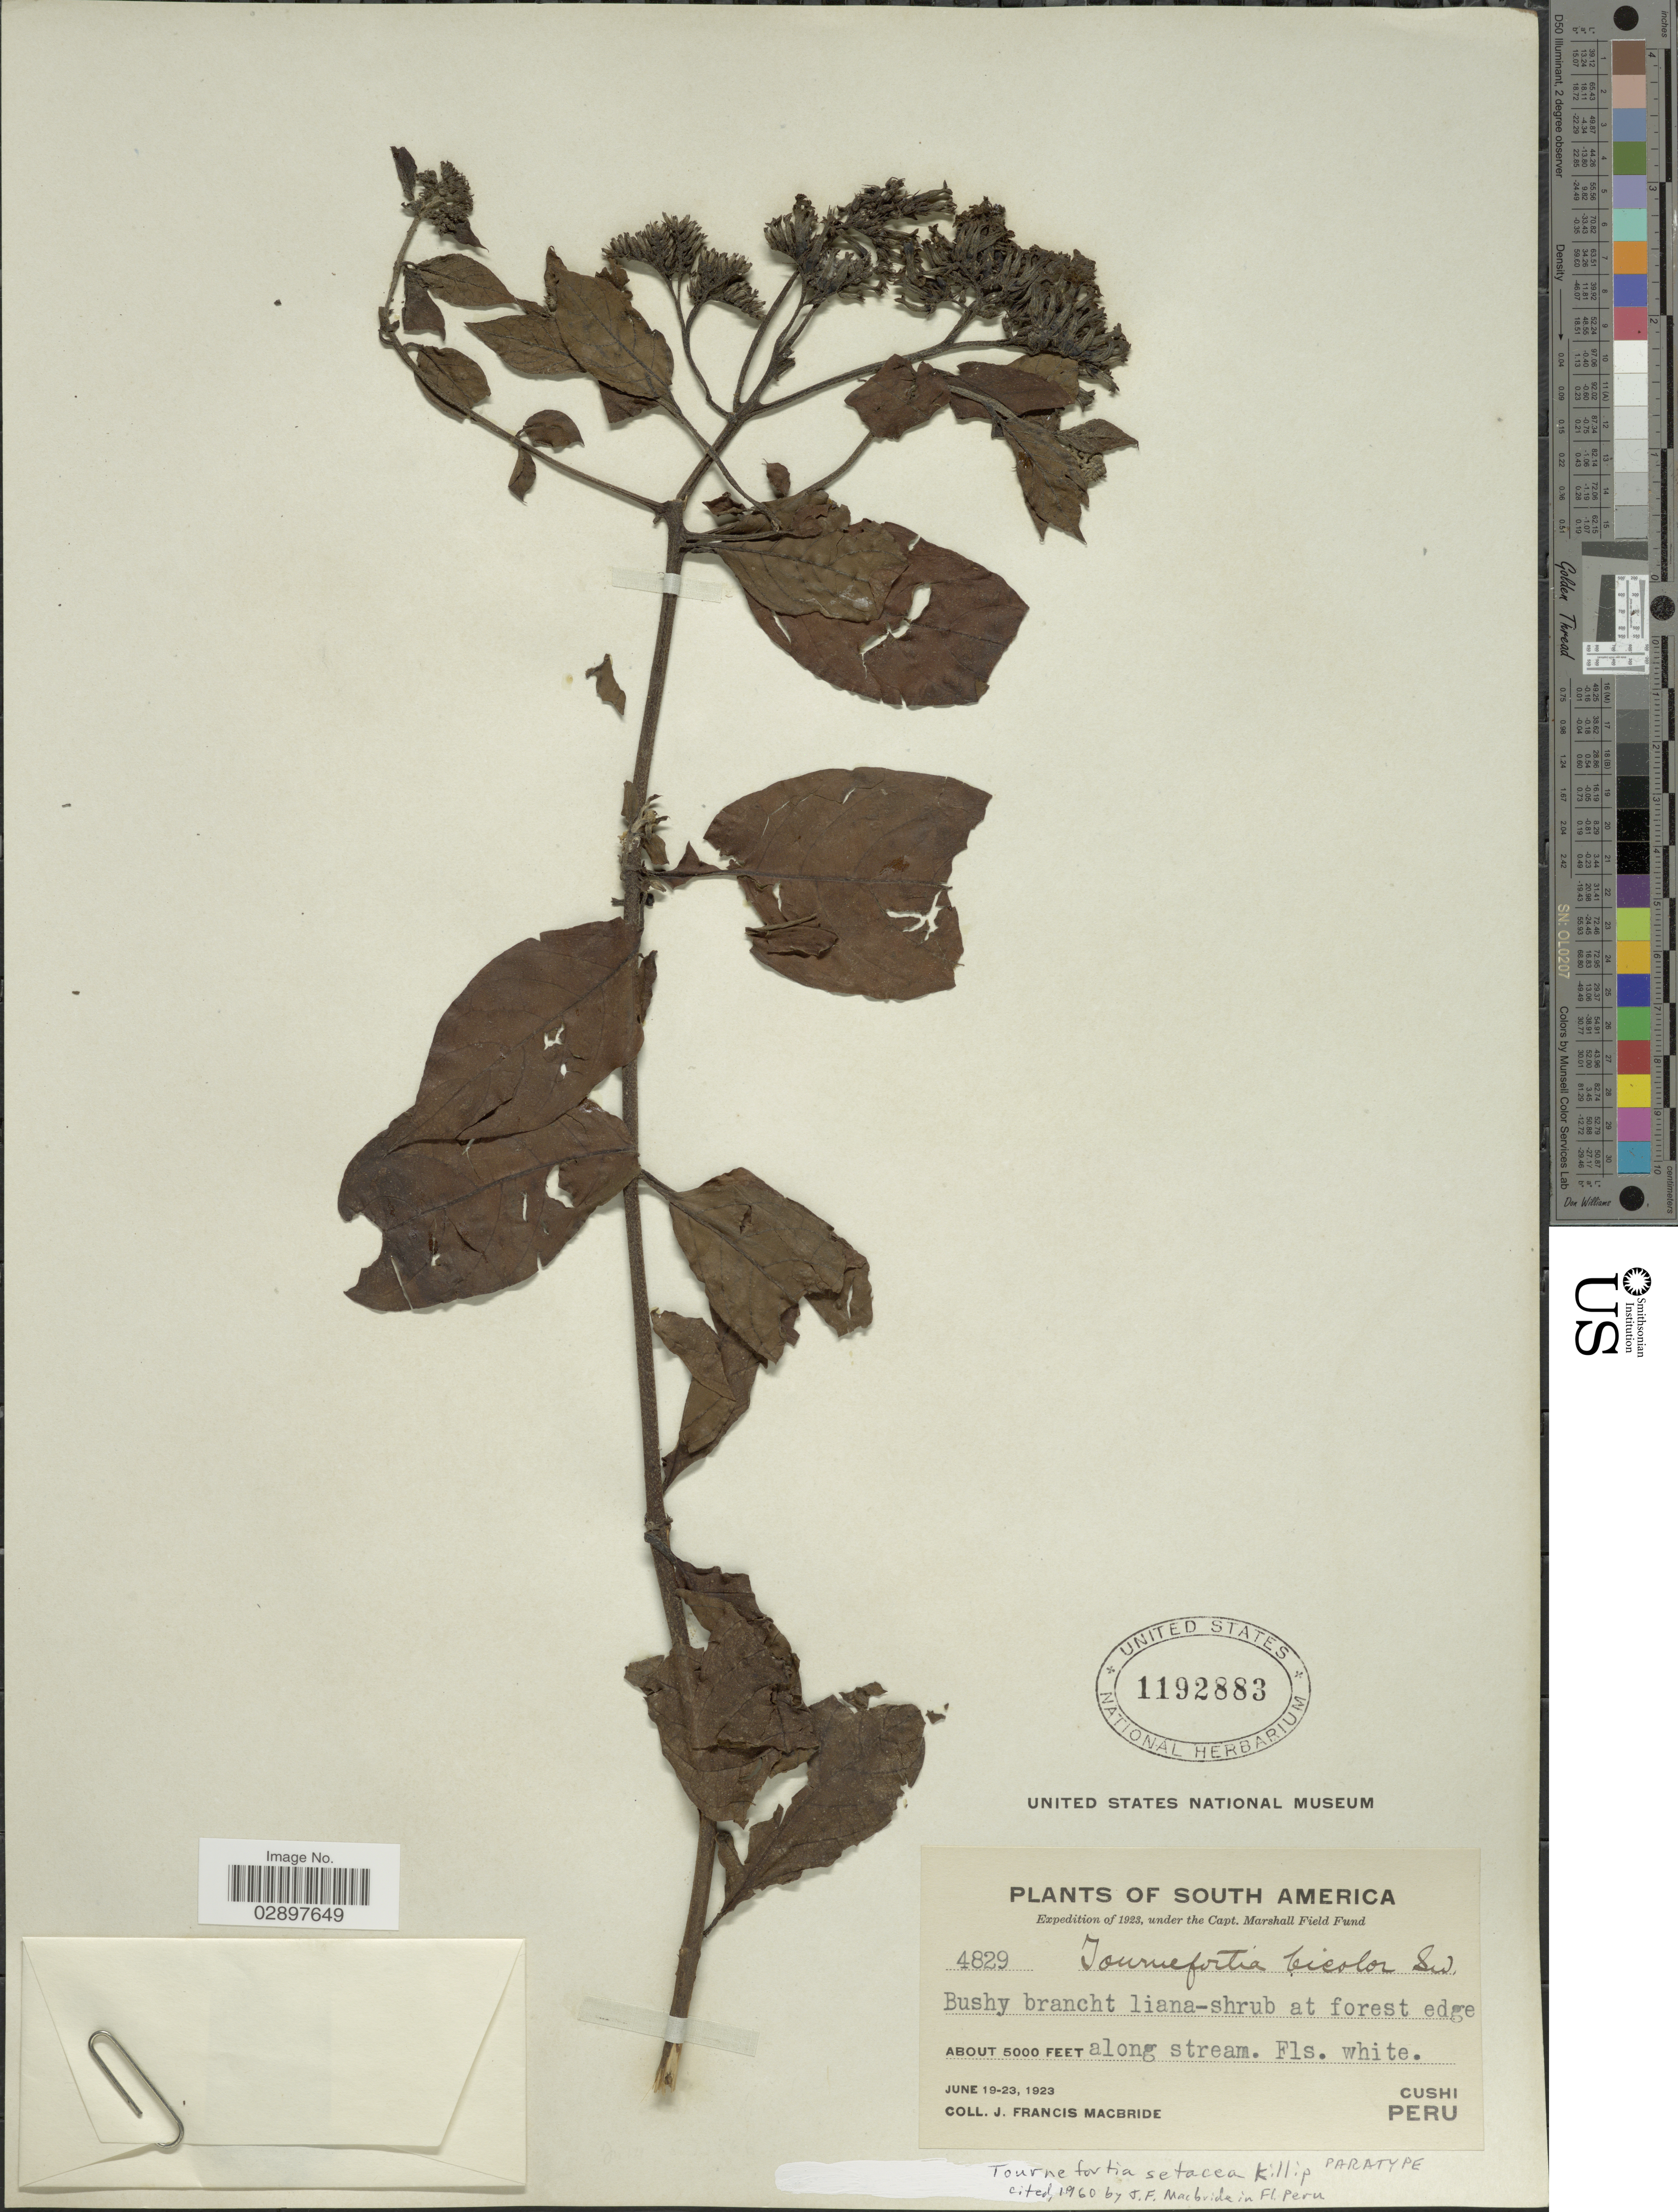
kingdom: Plantae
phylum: Tracheophyta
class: Magnoliopsida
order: Boraginales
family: Heliotropiaceae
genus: Tournefortia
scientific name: Tournefortia setacea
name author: Killip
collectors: J. F. Macbride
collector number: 4829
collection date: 1923-06-19/1923-06-23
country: Peru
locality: Cushi.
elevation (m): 1524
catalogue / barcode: US 1192883